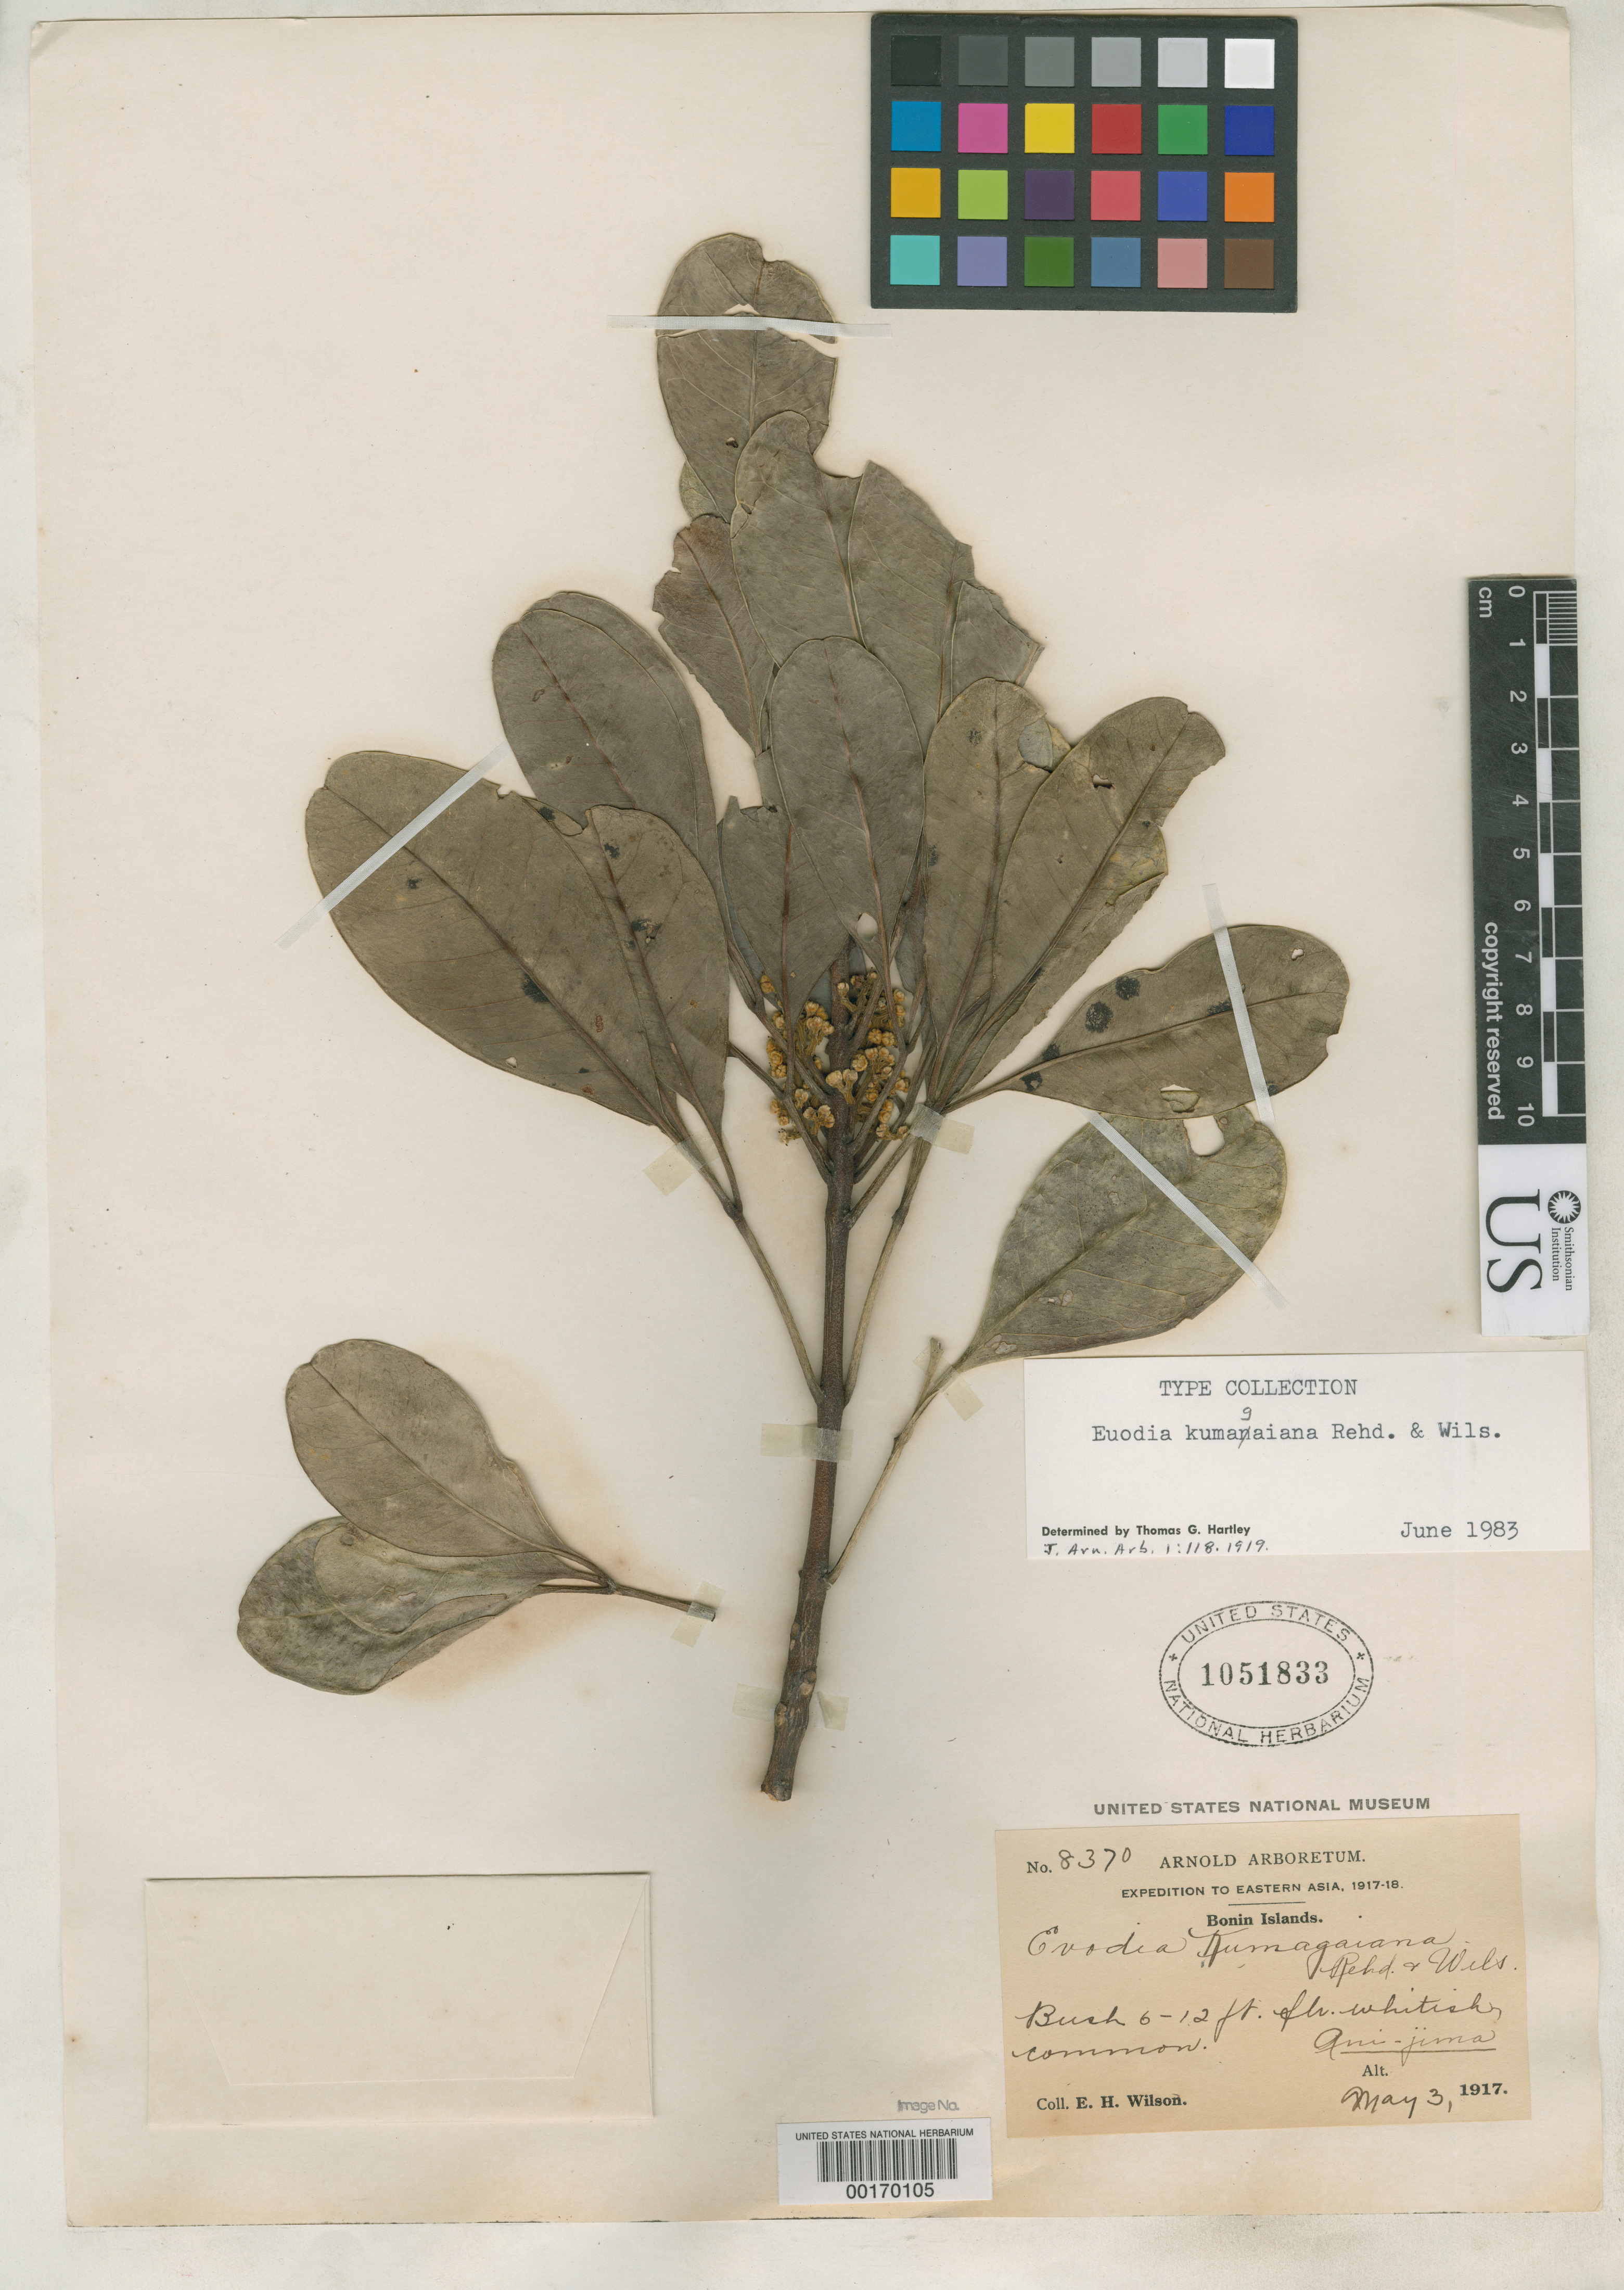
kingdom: Plantae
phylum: Tracheophyta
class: Magnoliopsida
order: Sapindales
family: Rutaceae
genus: Euodia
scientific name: Euodia kumagaiana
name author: Rehder & E.H. Wilson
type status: Isotype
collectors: E. H. Wilson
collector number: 8370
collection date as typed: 03 May 1917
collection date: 1917-05-03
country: Japan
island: Ani-jima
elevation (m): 100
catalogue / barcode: US 1051833